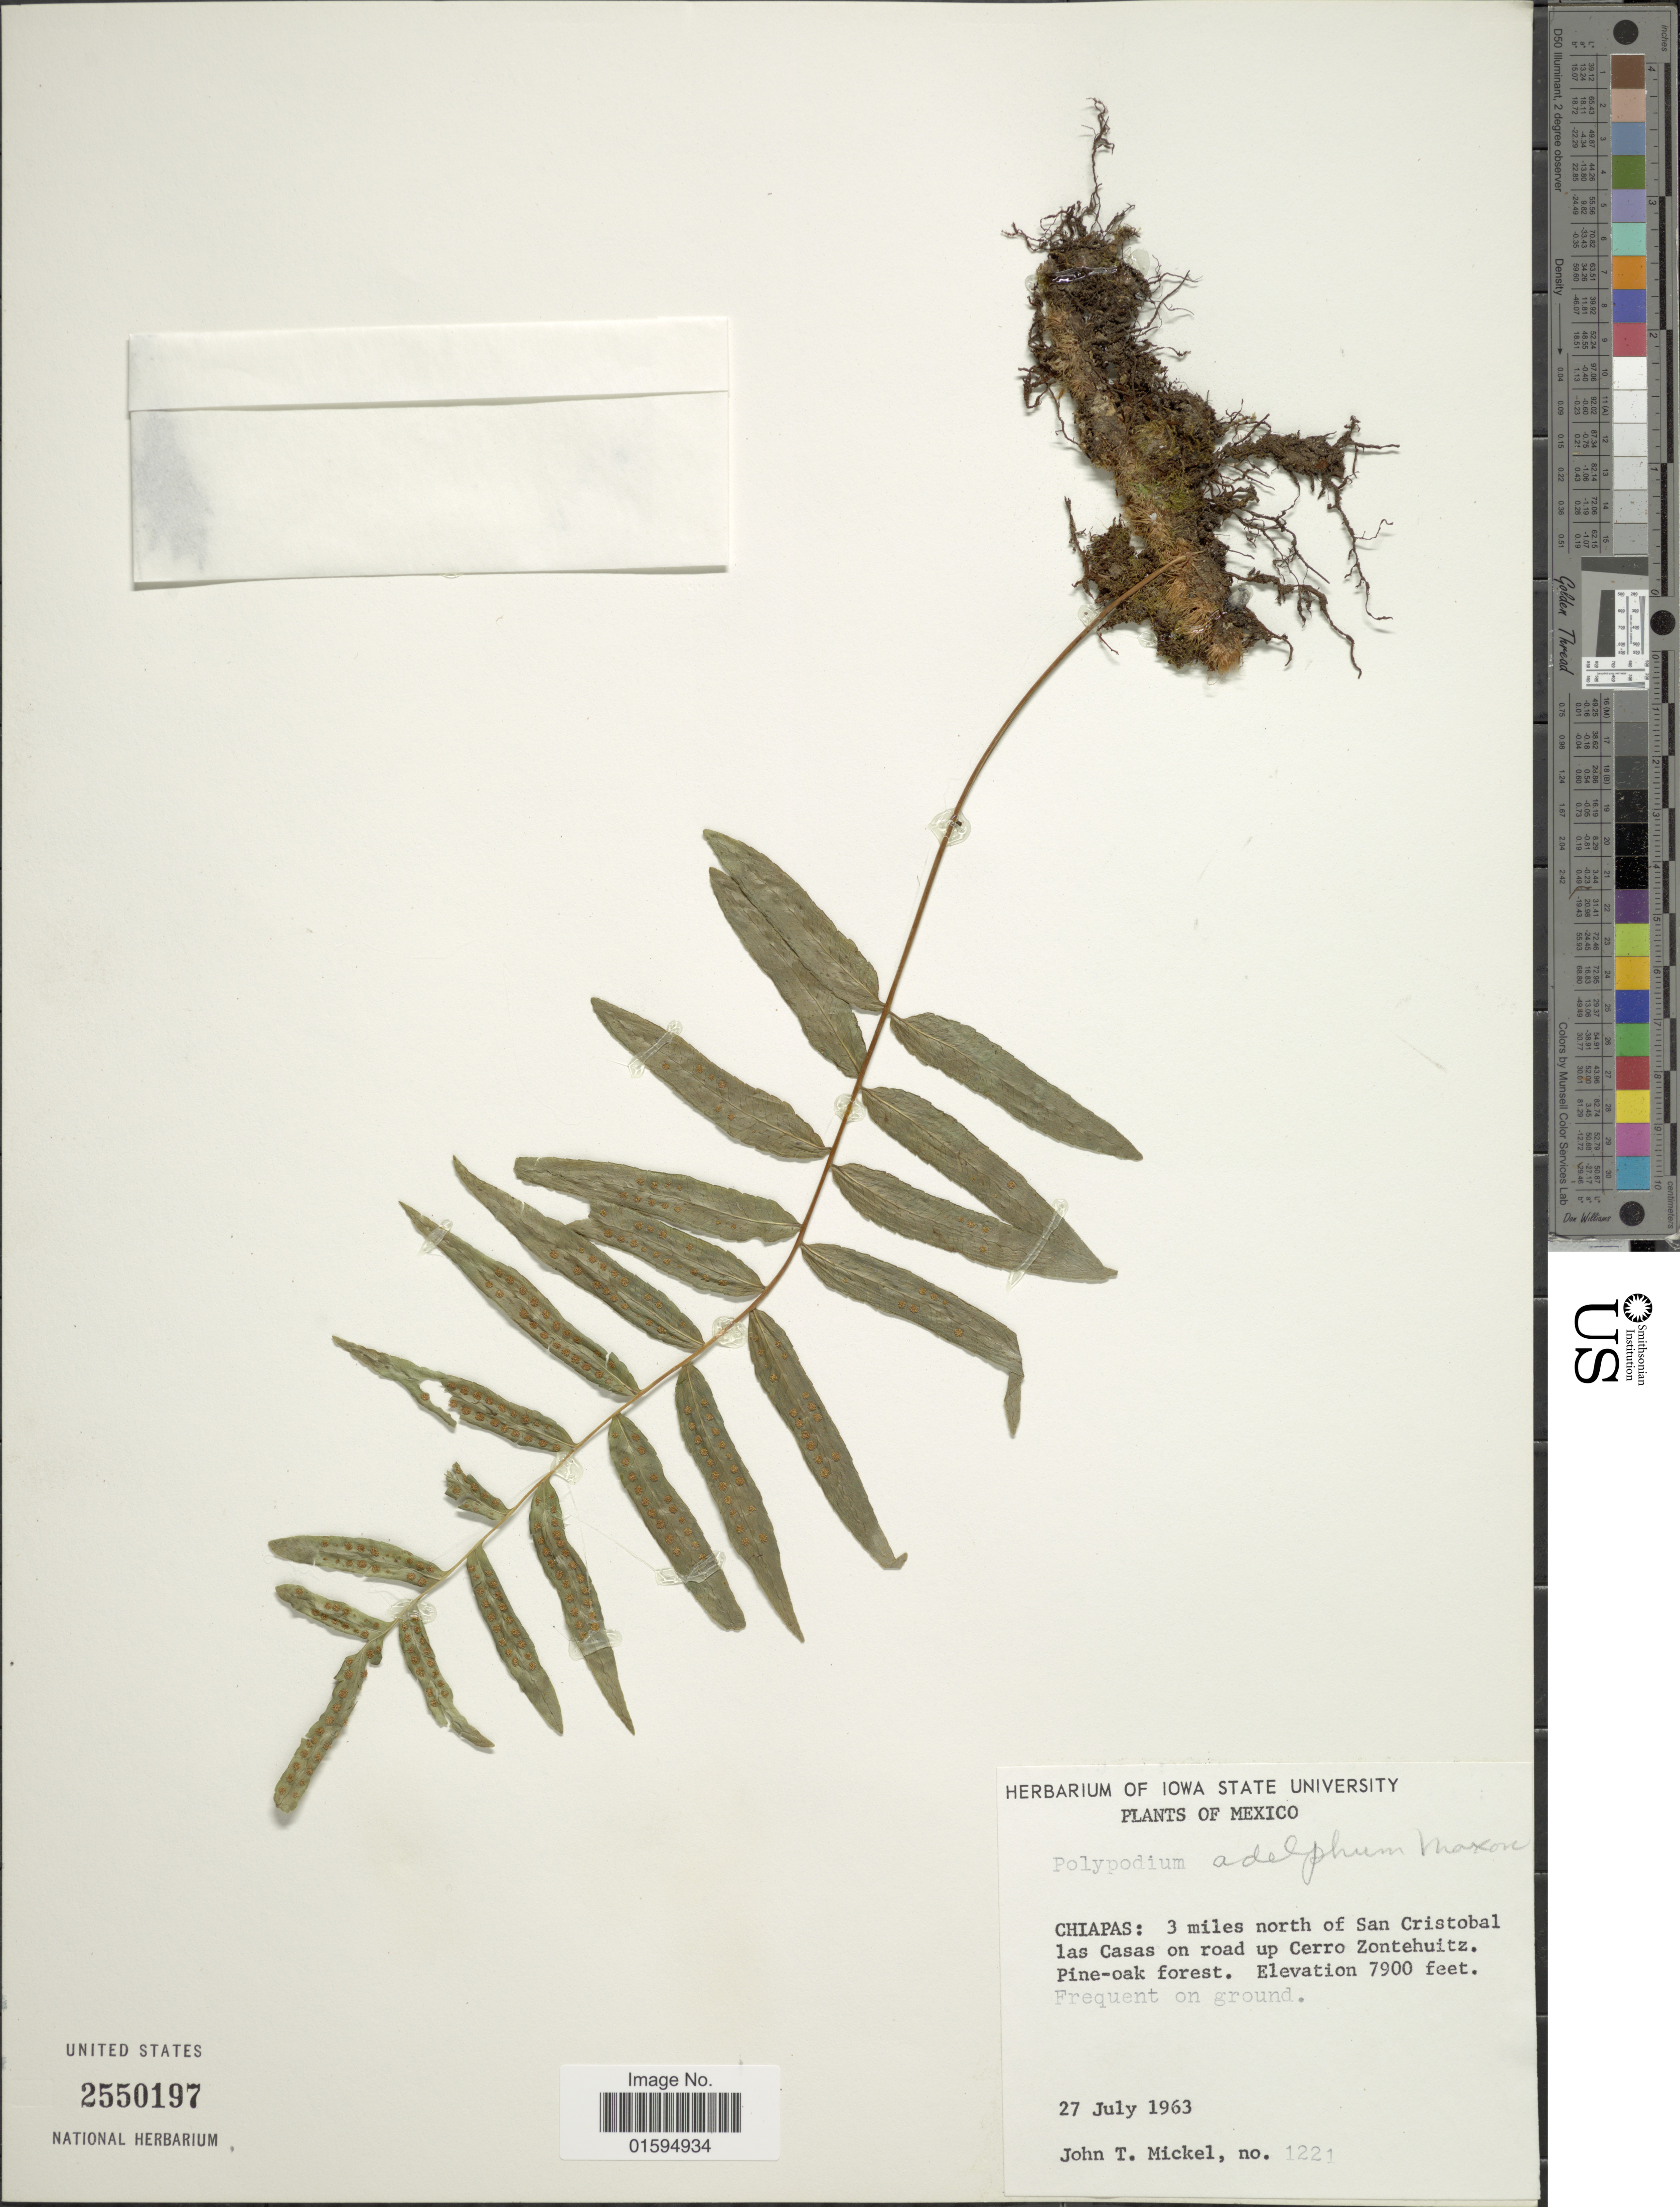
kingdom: Plantae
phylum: Tracheophyta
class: Polypodiopsida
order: Polypodiales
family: Polypodiaceae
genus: Polypodium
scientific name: Polypodium adelphum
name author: Maxon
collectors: J. T. Mickel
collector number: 1221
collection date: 1963-07-27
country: Mexico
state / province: Chiapas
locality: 3 miles north of San Cristobal las Casas on road up Cerro Zontehuitz. Pine - oak forest.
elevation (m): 2408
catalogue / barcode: US 2550197